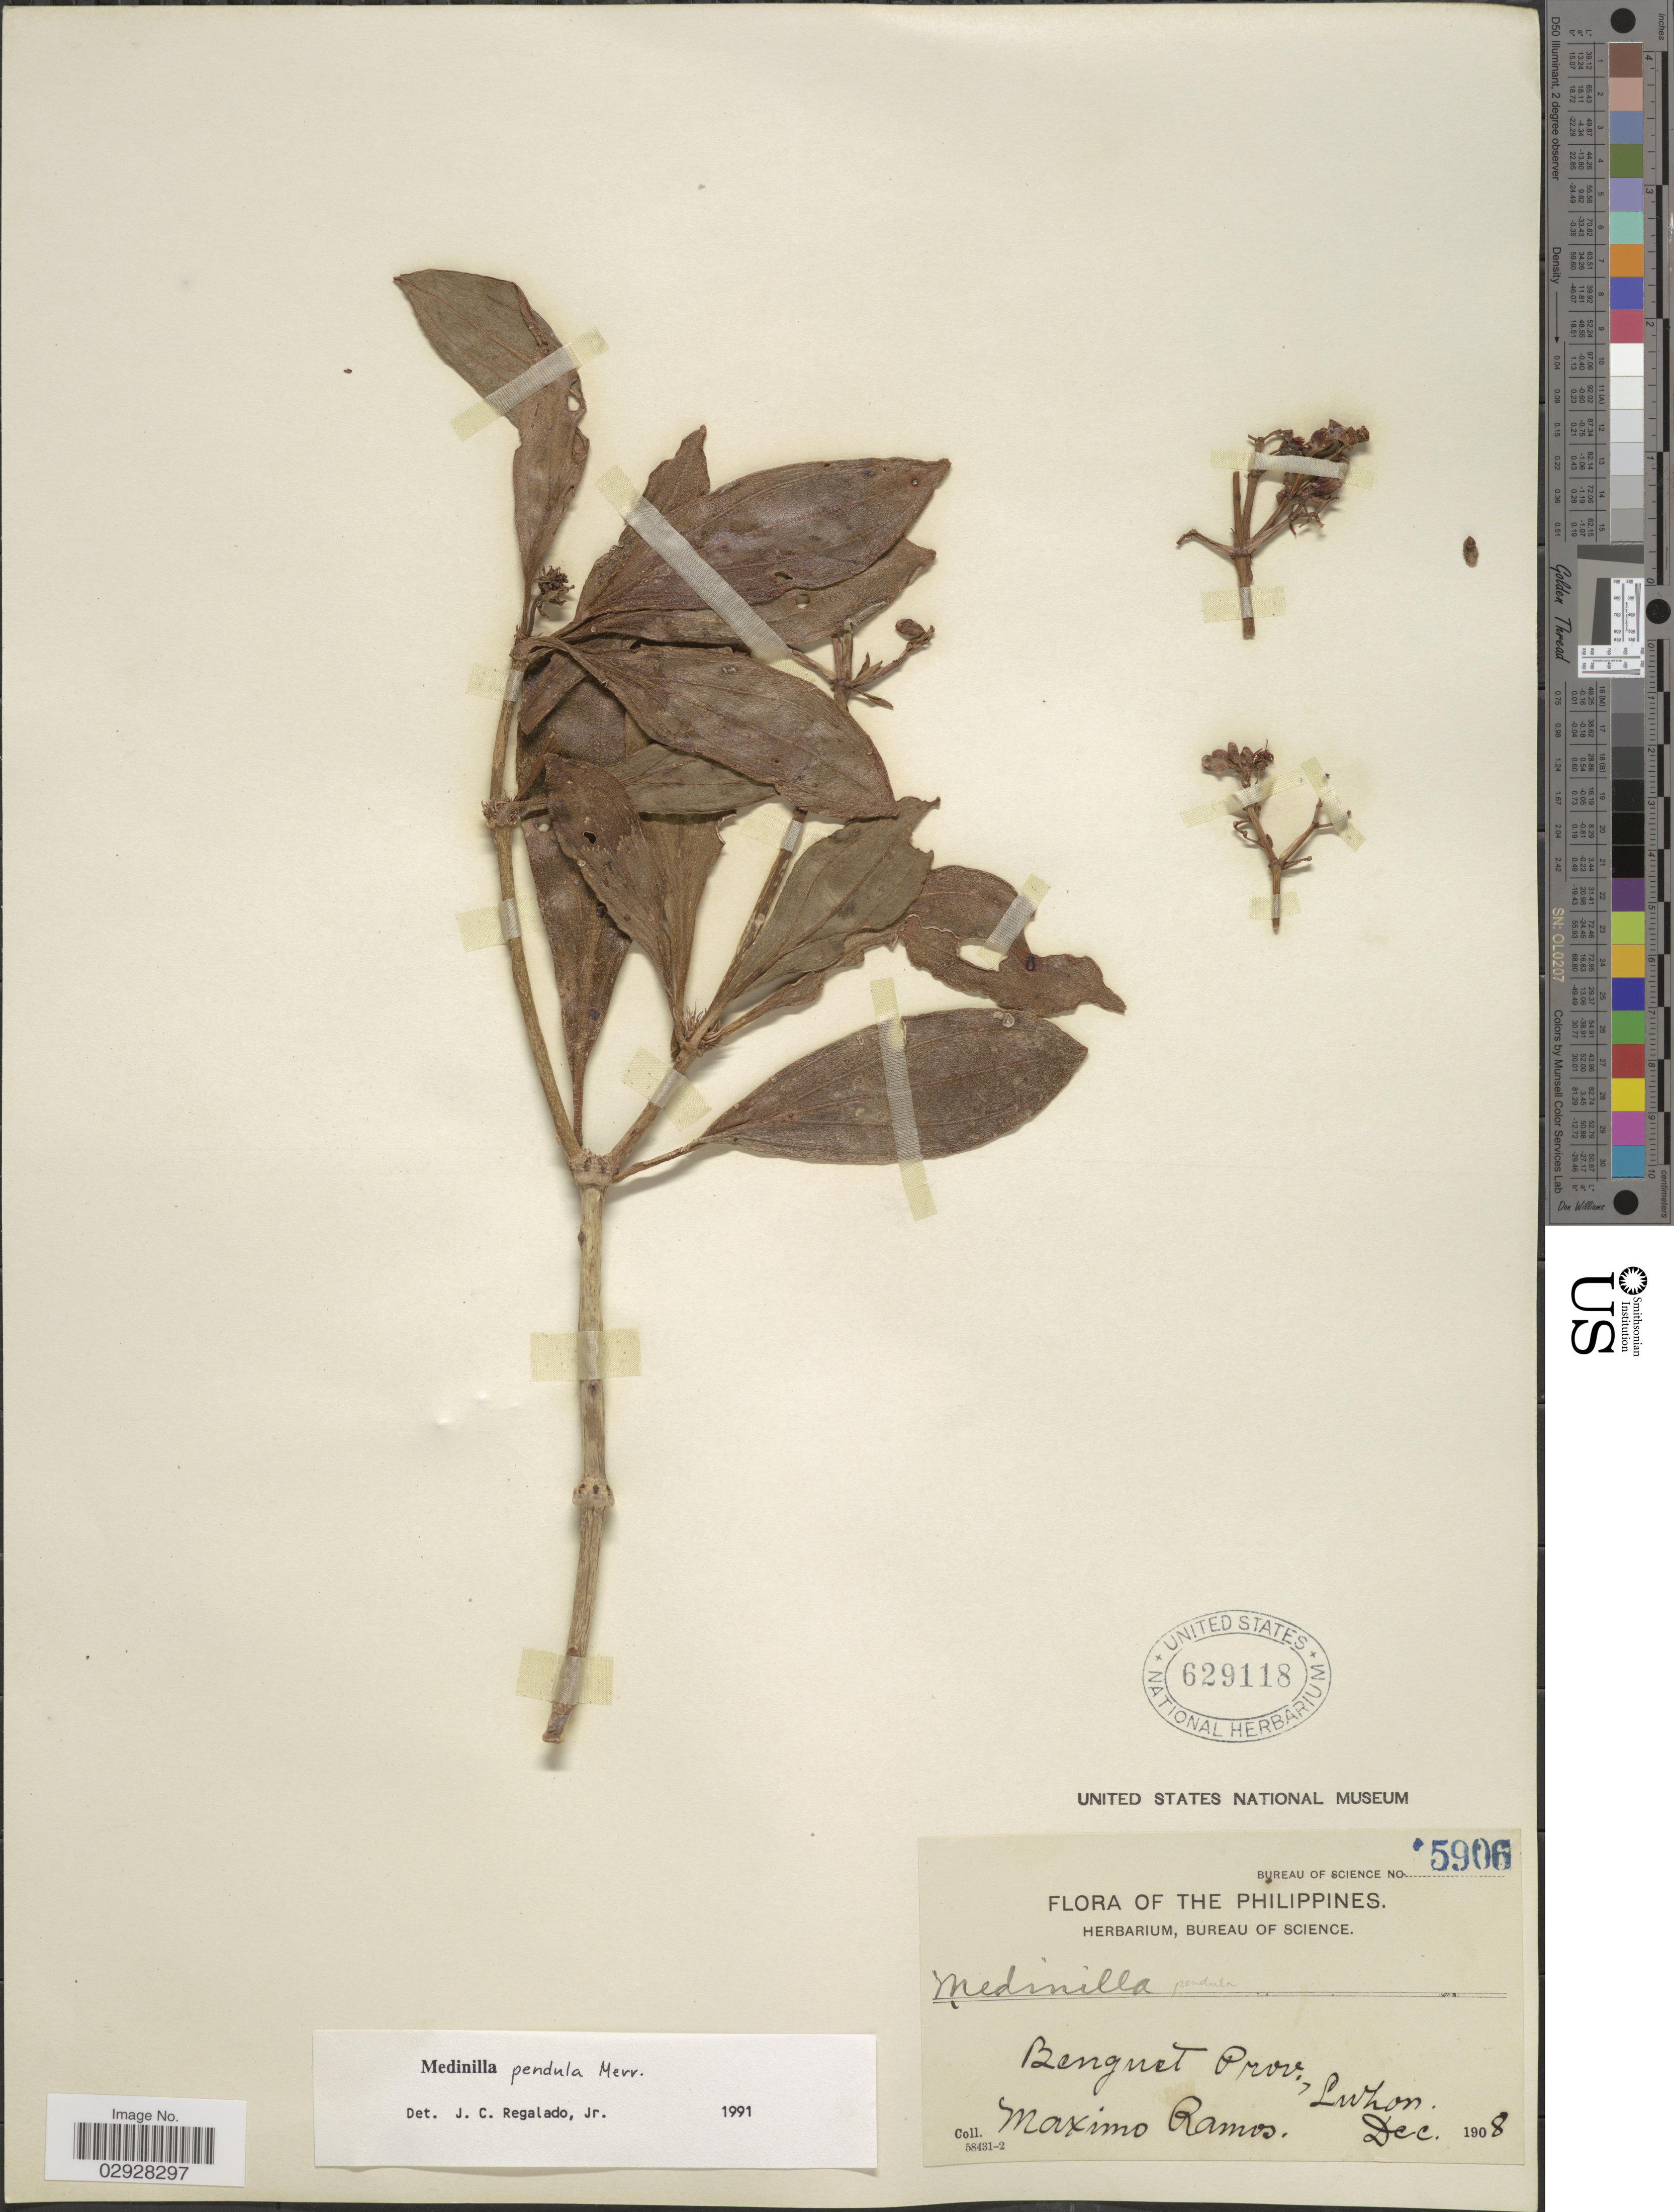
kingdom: Plantae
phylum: Tracheophyta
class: Magnoliopsida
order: Myrtales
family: Melastomataceae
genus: Medinilla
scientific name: Medinilla pendula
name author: Merr.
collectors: M. Ramos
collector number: Bureau of Science 5906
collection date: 1908-12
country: Philippines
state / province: Cordillera (Administrative Region)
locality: Benguet Prov., Luzon.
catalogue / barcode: US 629118